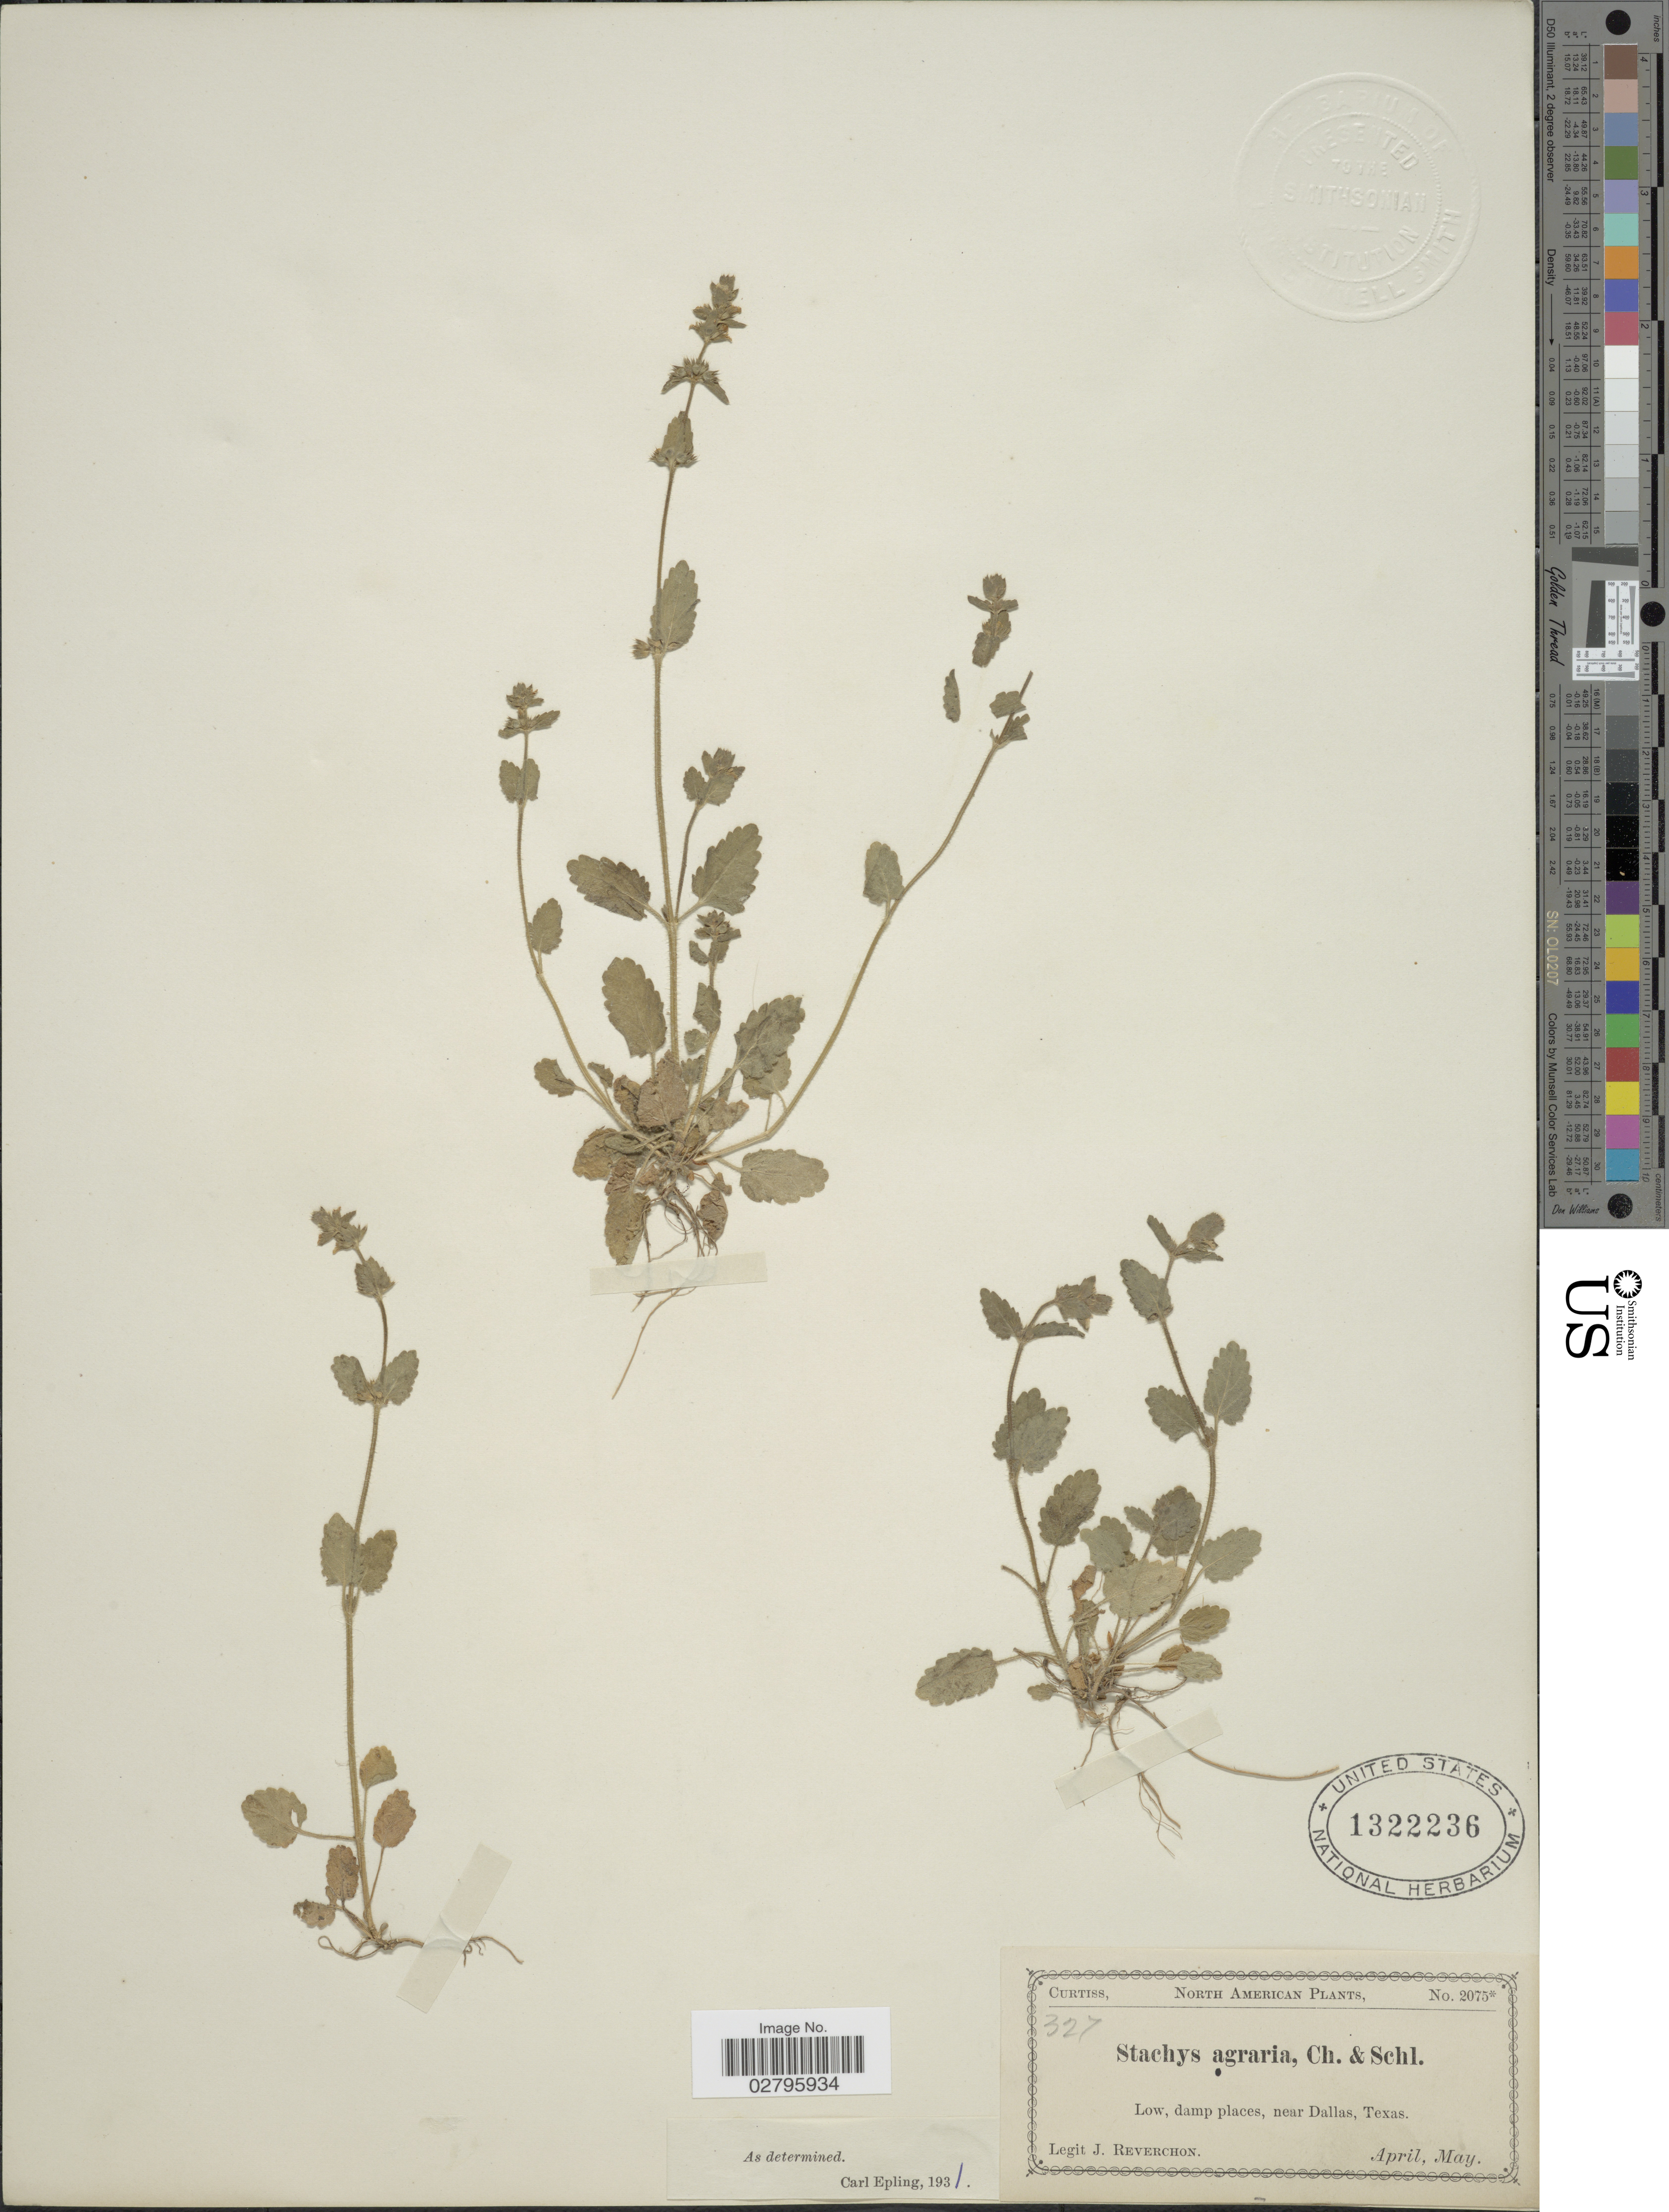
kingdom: Plantae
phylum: Tracheophyta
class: Magnoliopsida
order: Lamiales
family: Lamiaceae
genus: Stachys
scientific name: Stachys agraria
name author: Schltdl. & Cham.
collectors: J. Reverchon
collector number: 2075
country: United States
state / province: Texas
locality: Low, damp places, near Dallas, Texas.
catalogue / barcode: US 1322236